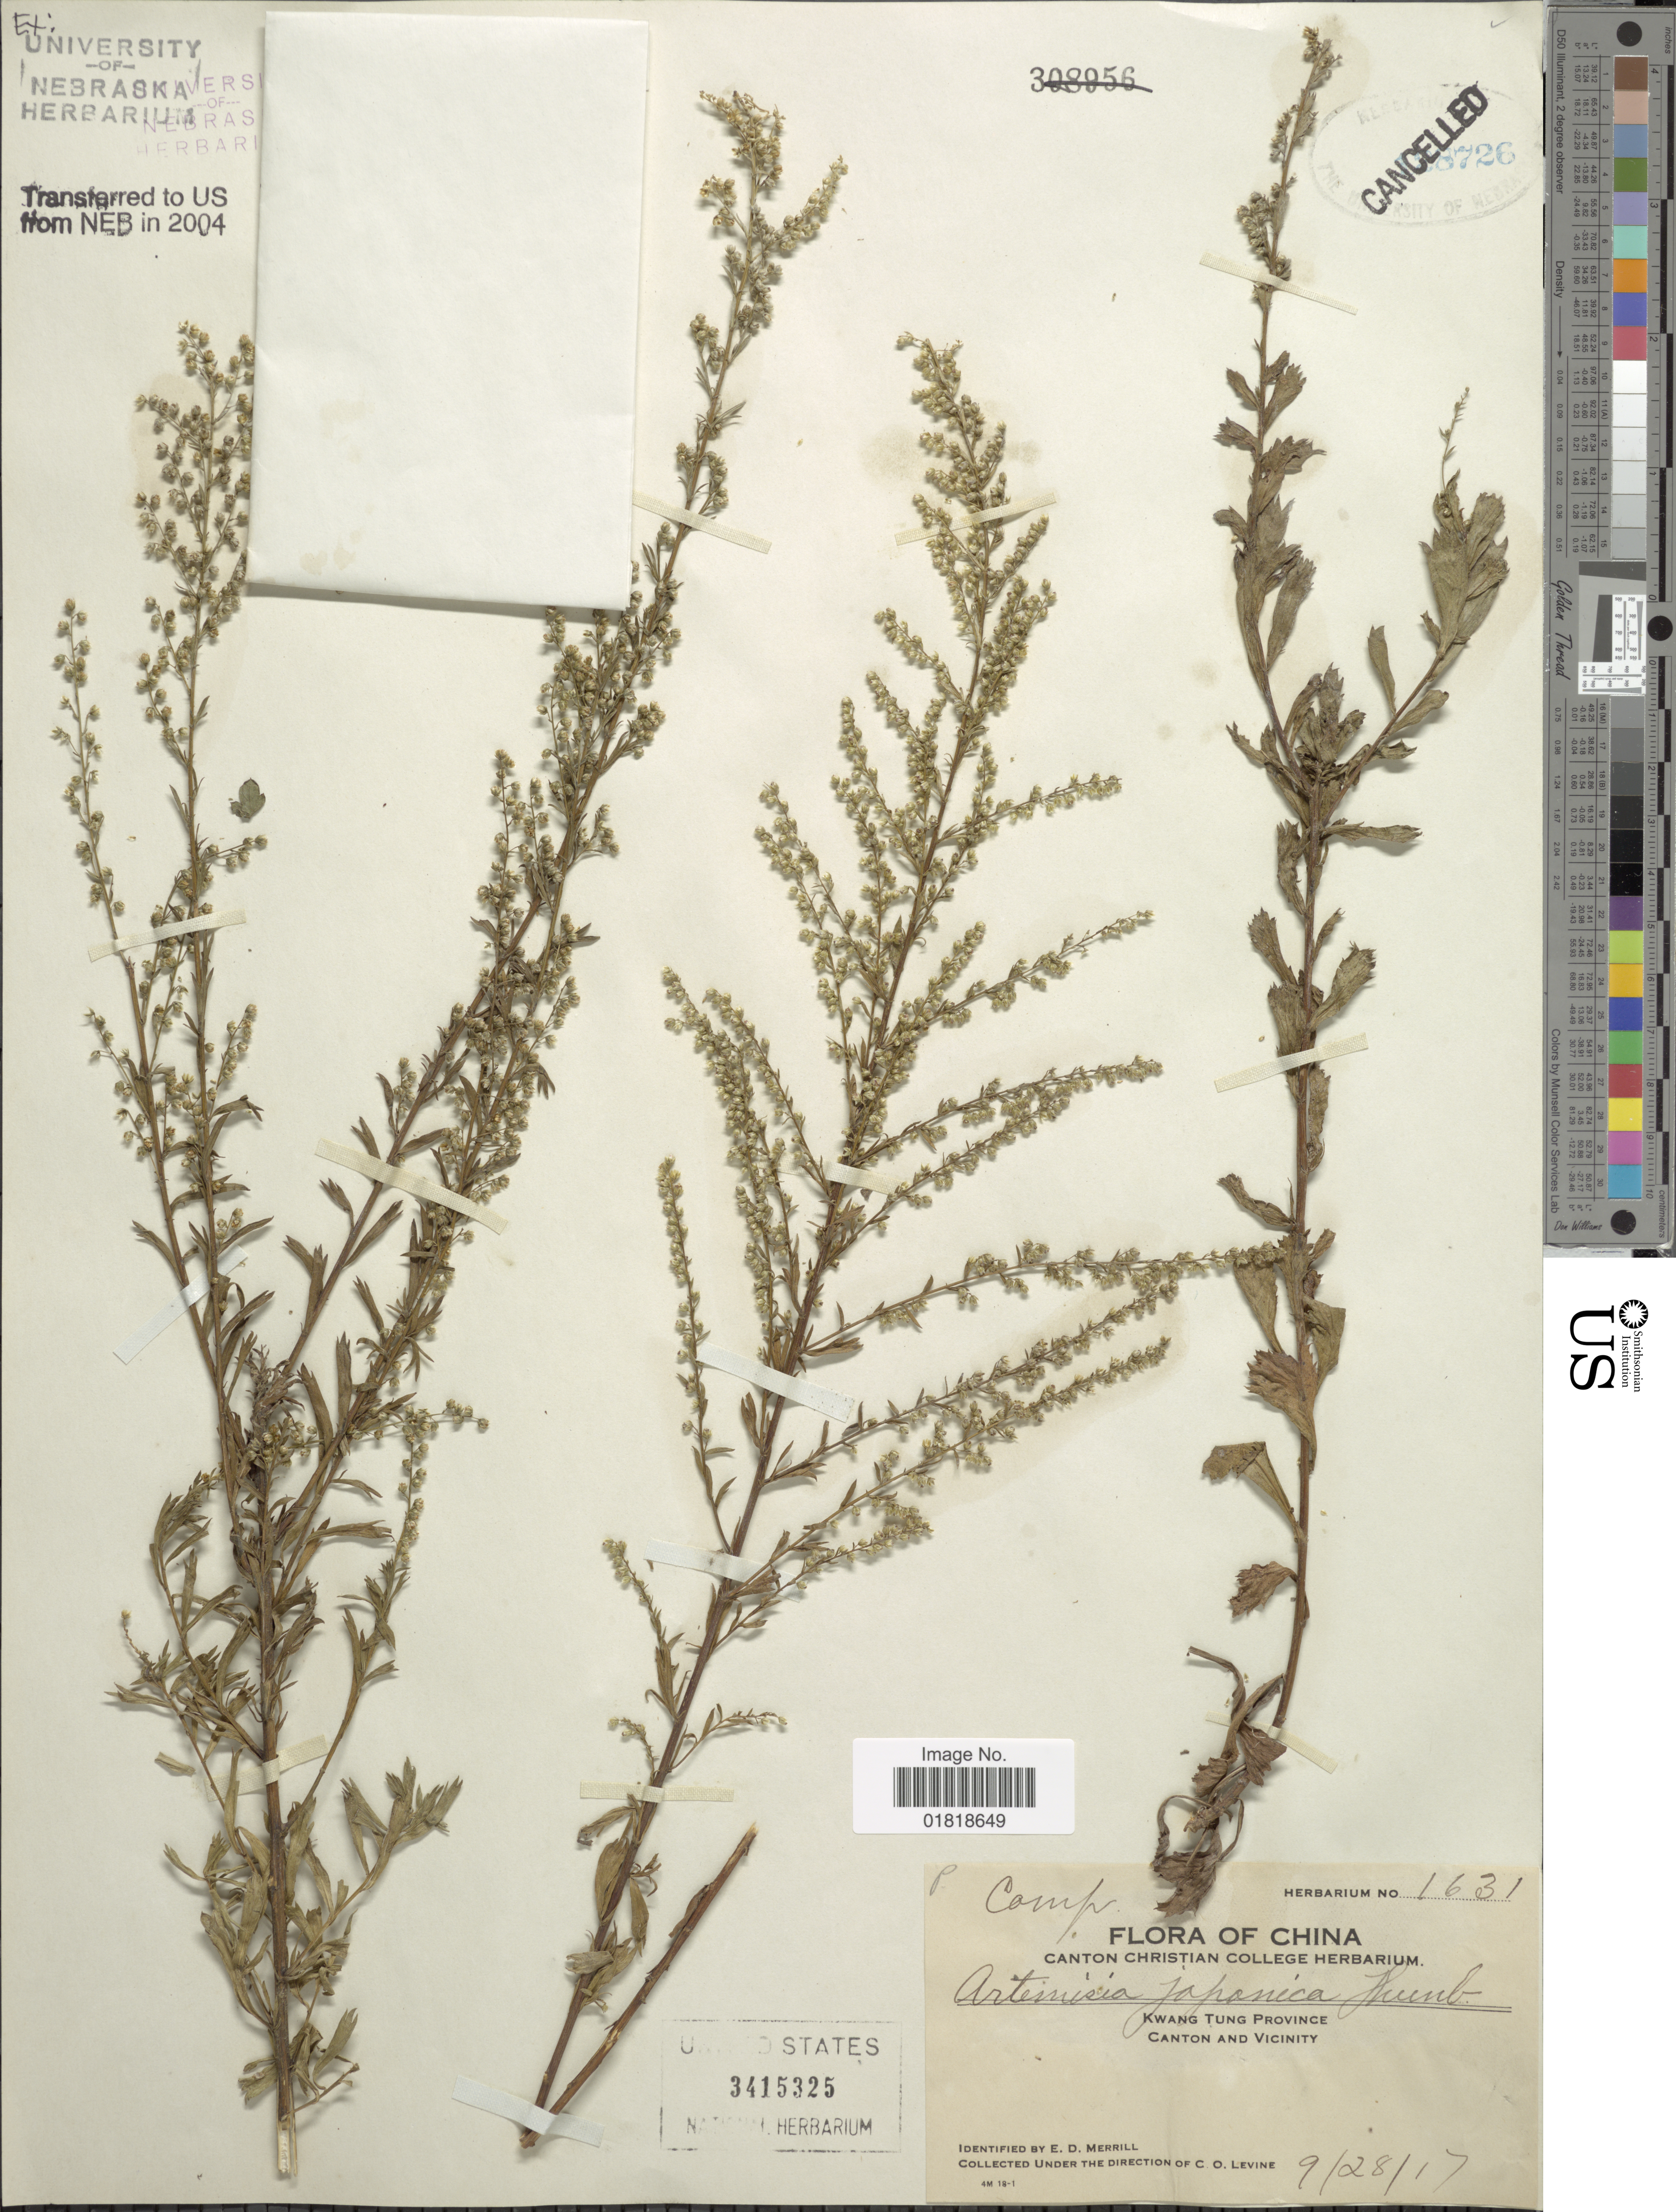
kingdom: Plantae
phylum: Tracheophyta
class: Magnoliopsida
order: Asterales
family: Asteraceae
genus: Artemisia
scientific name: Artemisia japonica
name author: Thunb.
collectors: C. O. Levine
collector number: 1631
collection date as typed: Transcribed d/m/y: 28/9/17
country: China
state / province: Guangdong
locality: Kwang Tung Province, canton and Vicinity,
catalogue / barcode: US 3415325